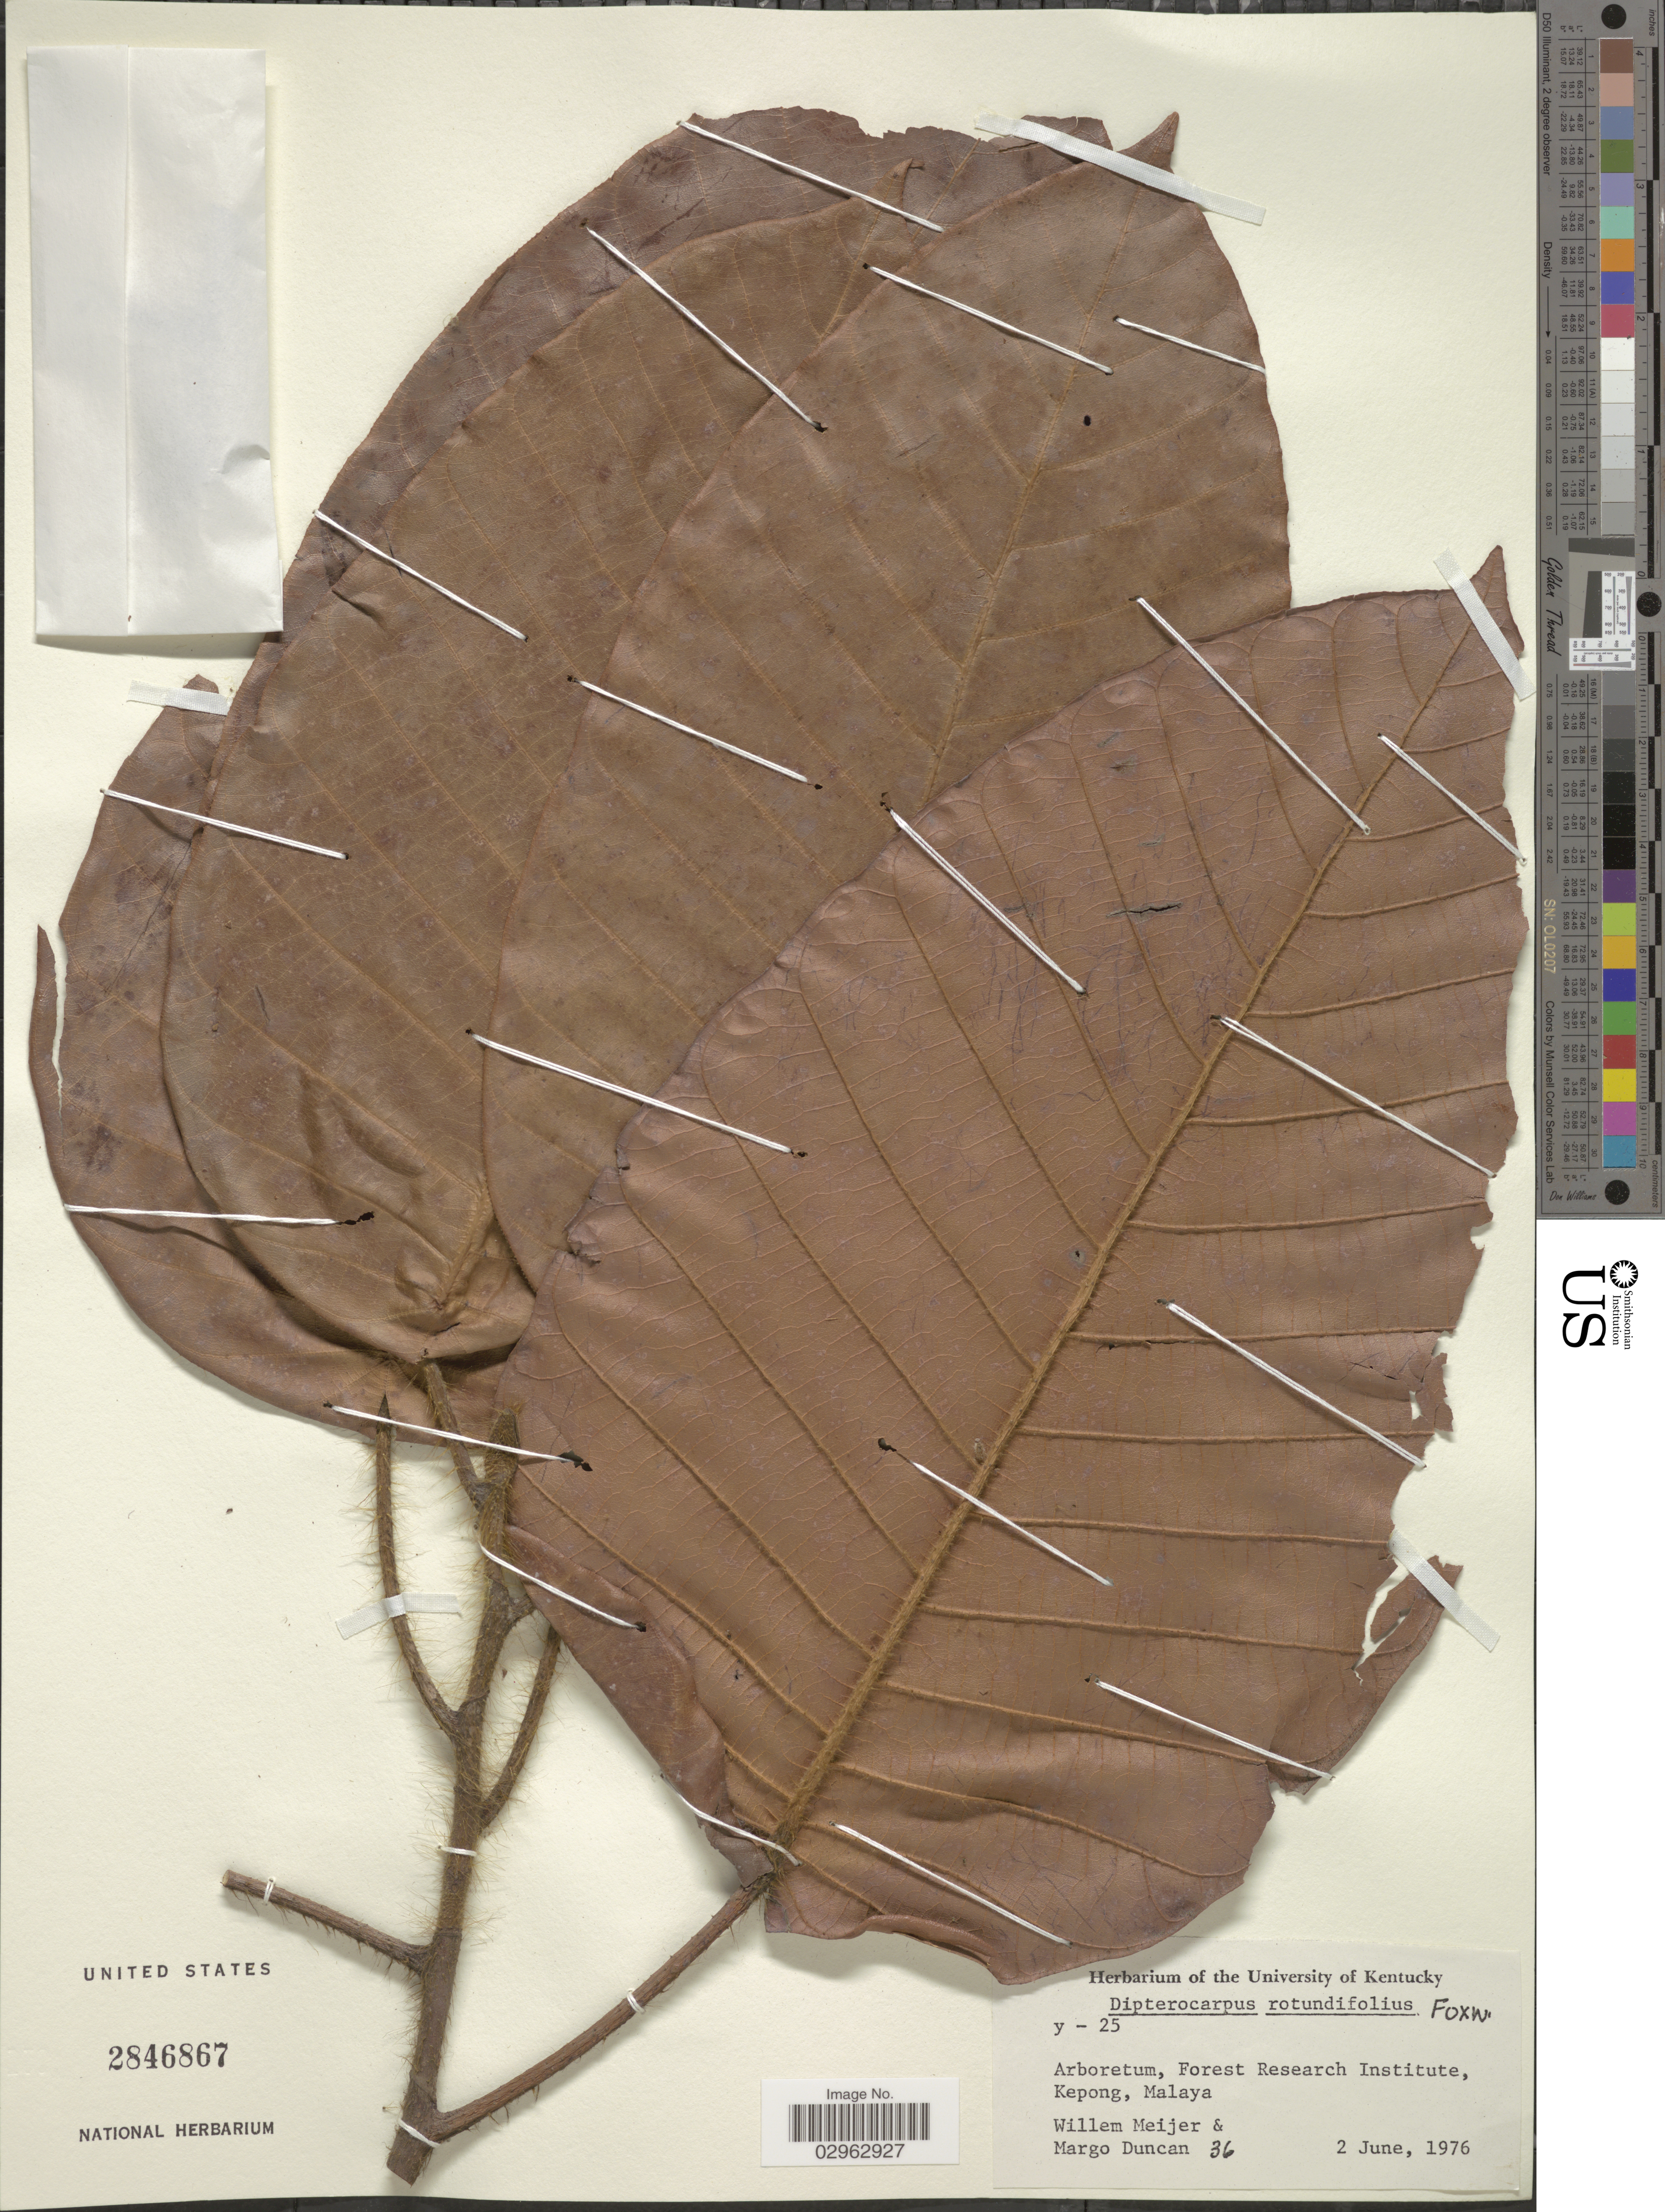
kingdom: Plantae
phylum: Tracheophyta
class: Magnoliopsida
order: Malvales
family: Dipterocarpaceae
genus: Dipterocarpus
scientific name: Dipterocarpus rotundifolius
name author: Foxw.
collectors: W. Meijer & M. Duncan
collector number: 36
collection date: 1976-06-02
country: Malaysia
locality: Arboretum, Forest Research Institute, Kepong, Malaya.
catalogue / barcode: US 2846867